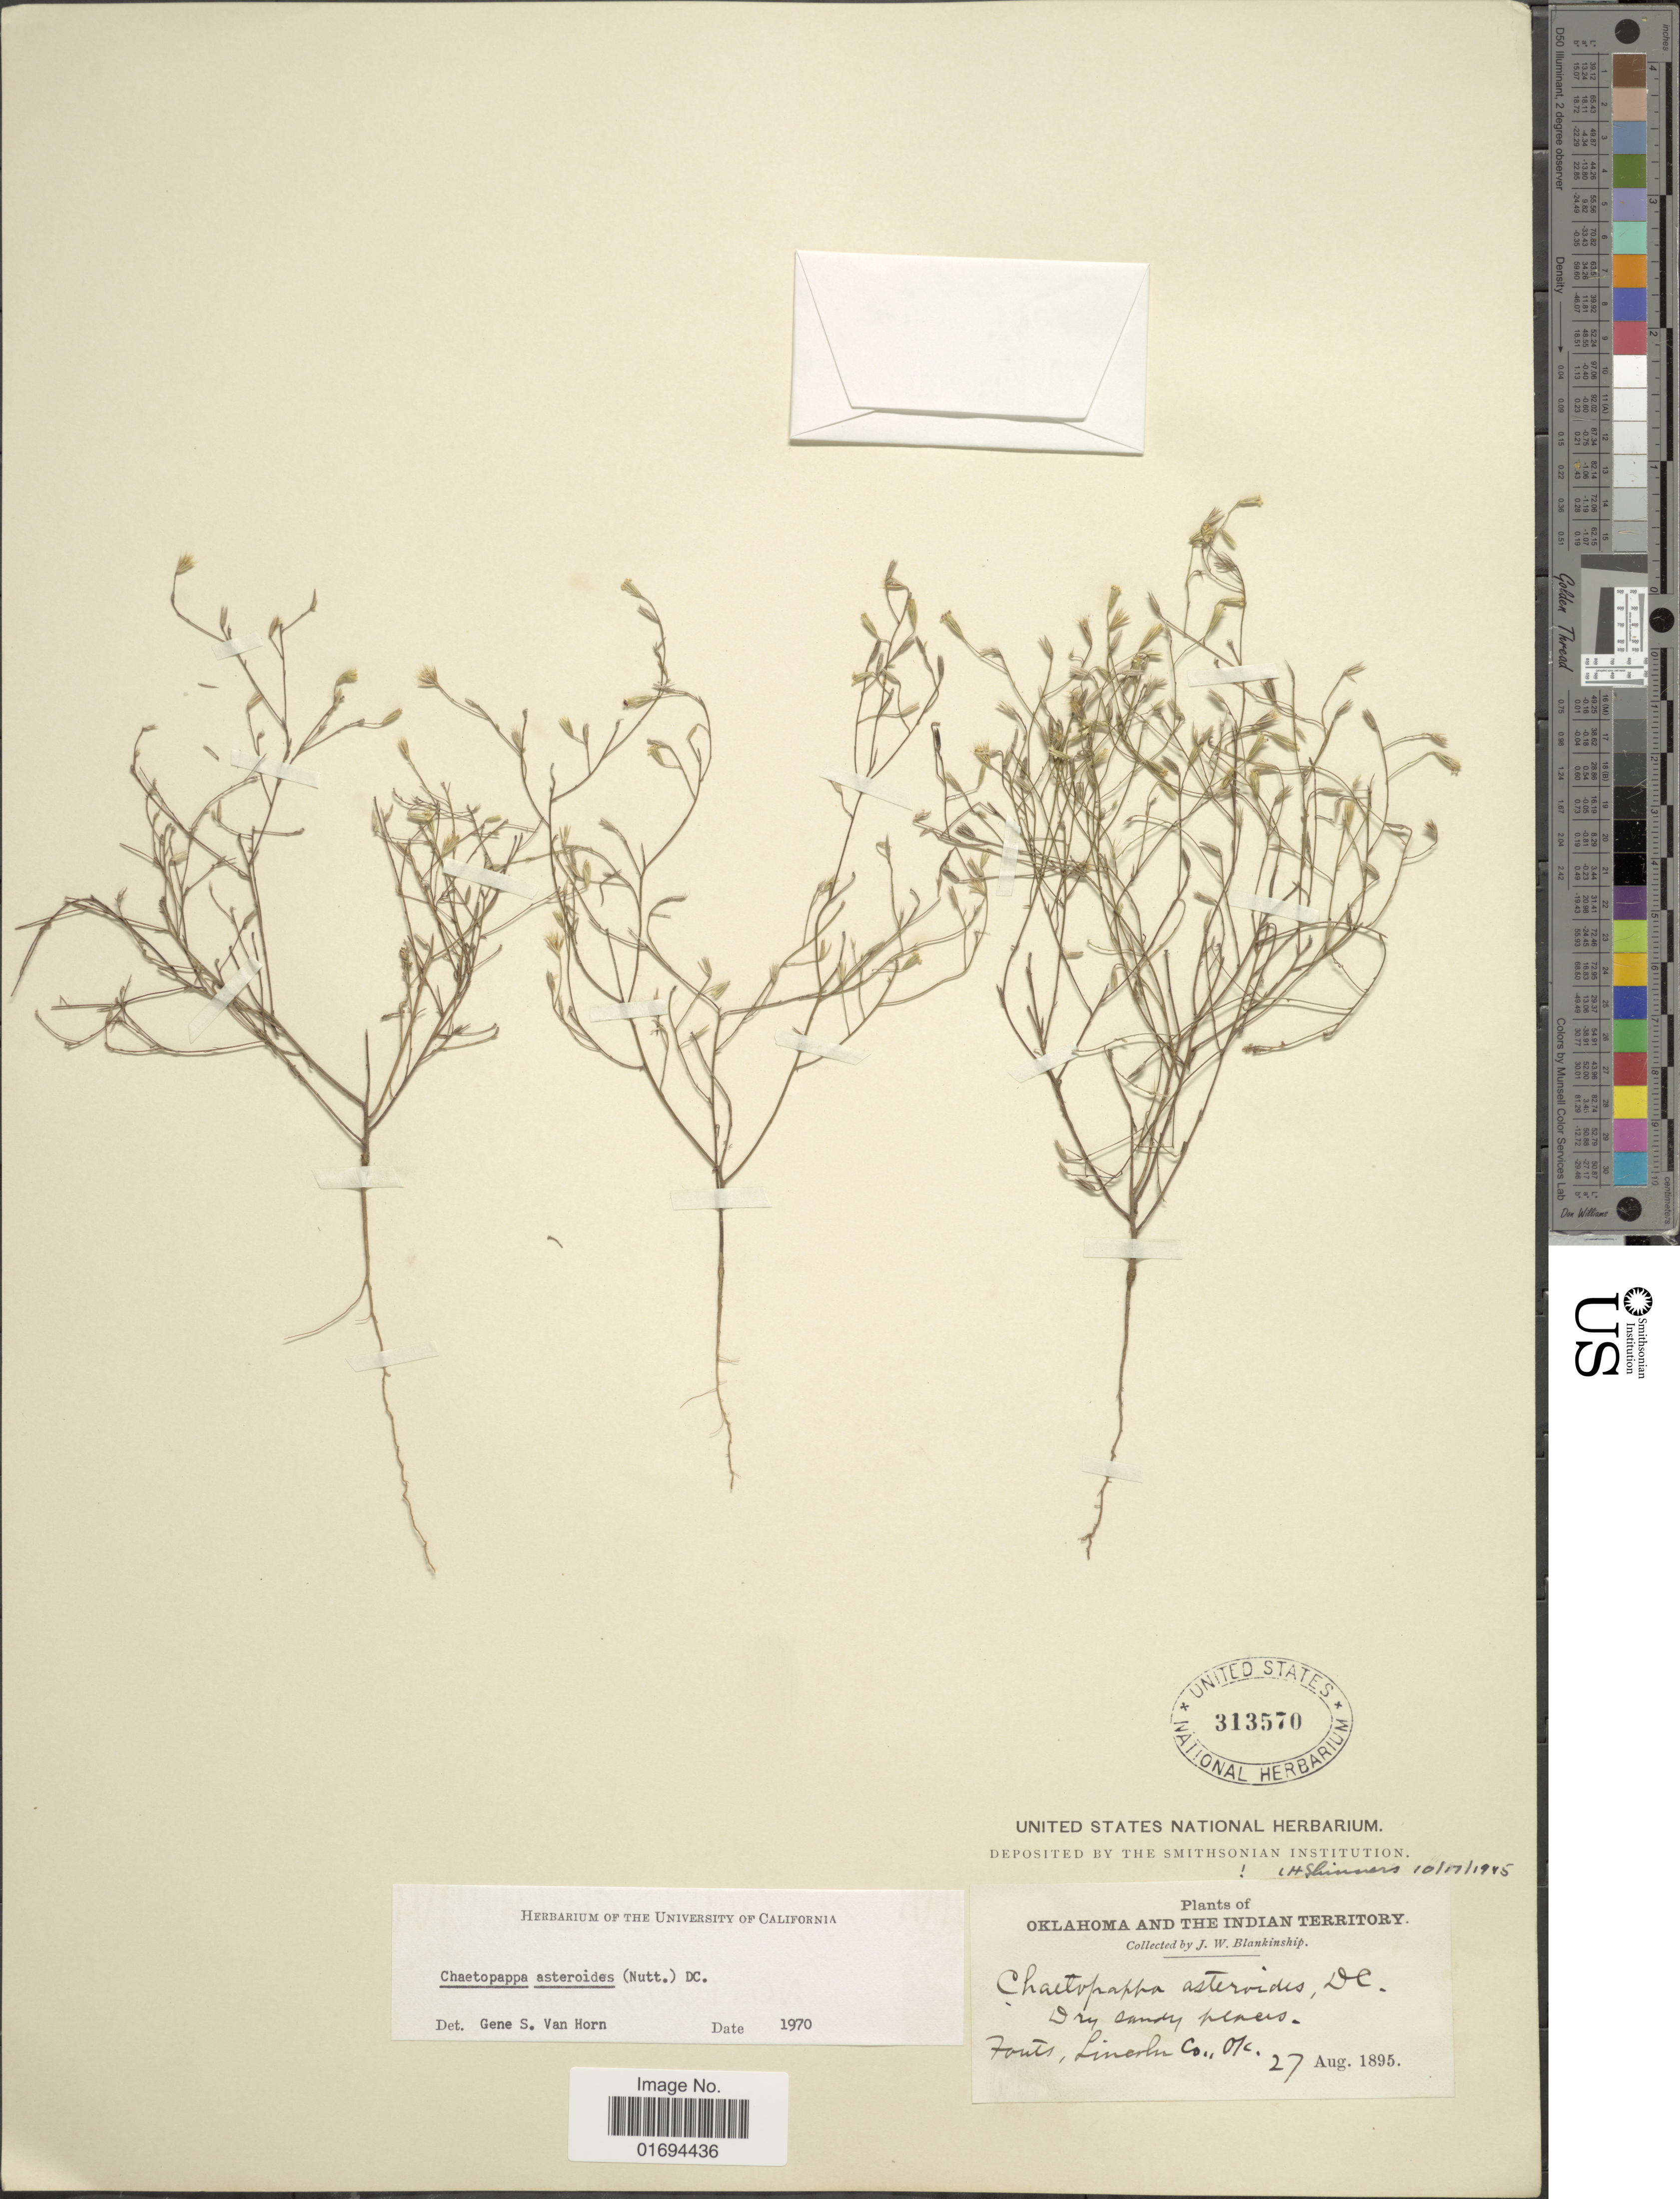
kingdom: Plantae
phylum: Tracheophyta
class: Magnoliopsida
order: Asterales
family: Asteraceae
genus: Chaetopappa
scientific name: Chaetopappa asteroides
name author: (Nutt.) DC.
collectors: J. W. Blankinship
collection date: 1895-08-27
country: United States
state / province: Oklahoma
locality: Fouts, Lincoln Co.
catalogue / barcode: US 313570